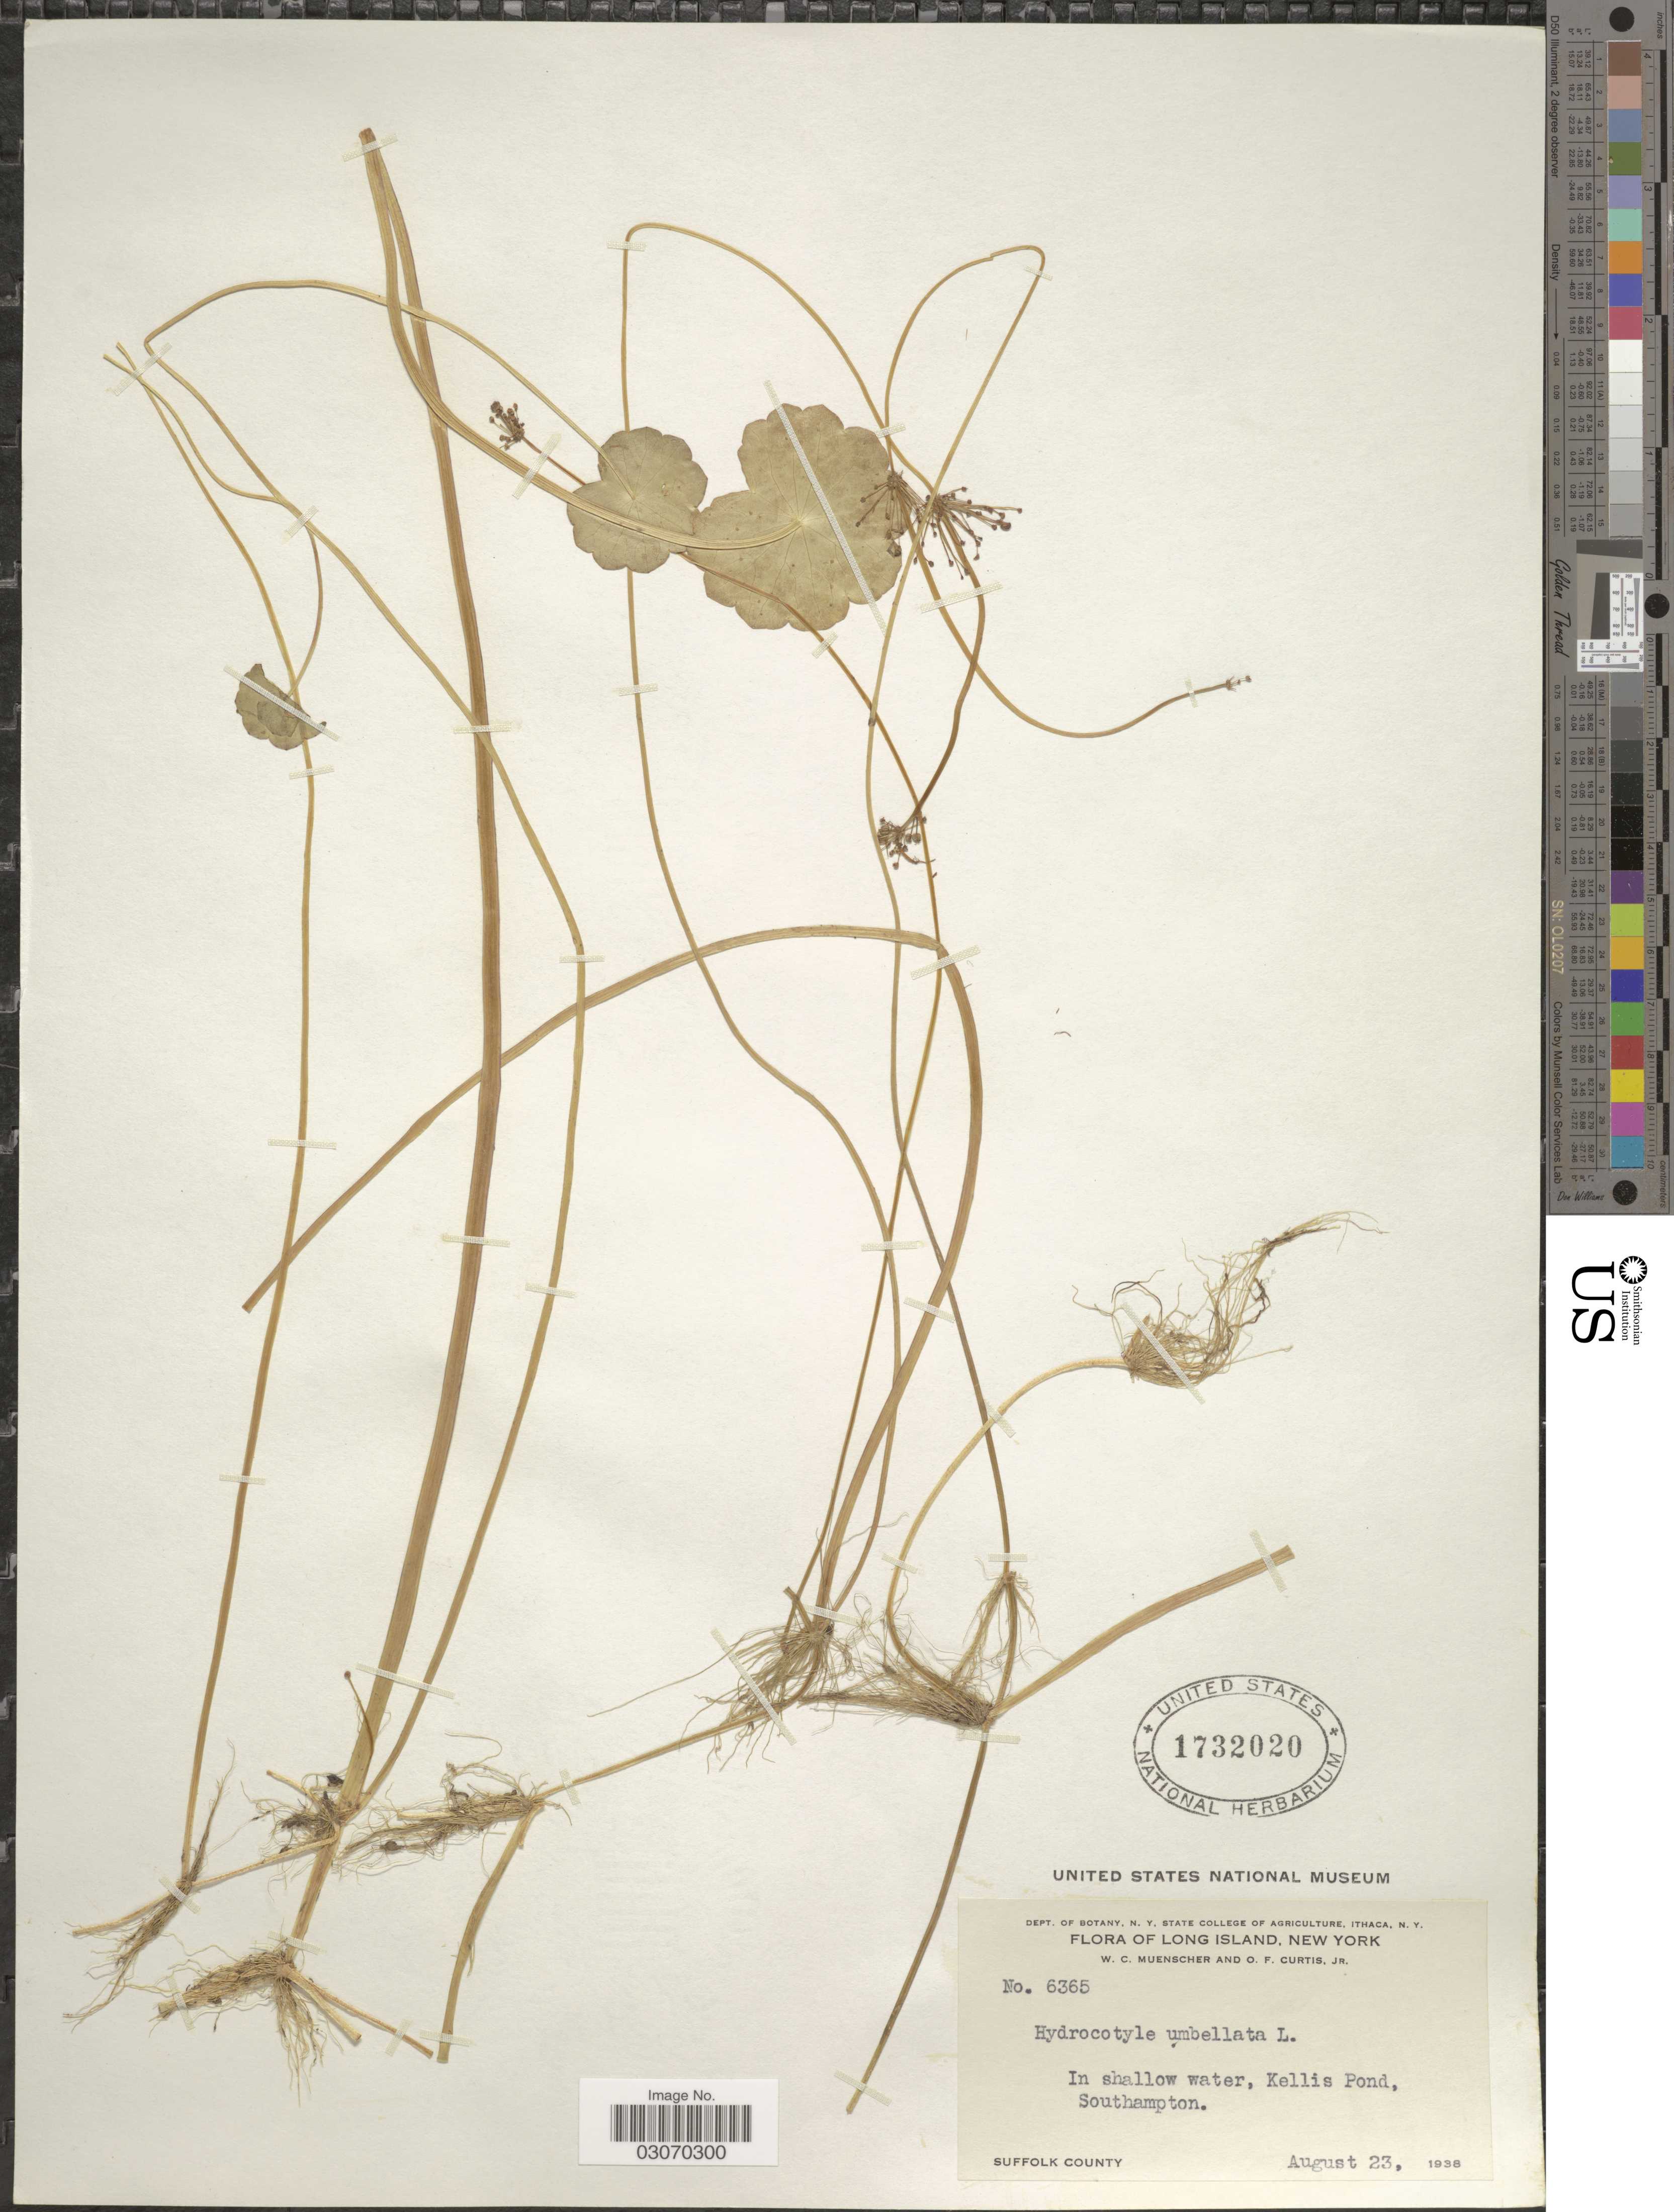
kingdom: Plantae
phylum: Tracheophyta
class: Magnoliopsida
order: Apiales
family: Araliaceae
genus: Hydrocotyle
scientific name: Hydrocotyle umbellata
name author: L.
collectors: W. Muenscher & O. Curtis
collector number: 6365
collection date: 1938-08-23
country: United States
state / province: New York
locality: Long Island. In shallow water, Kellis Pond, Southampton.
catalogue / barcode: US 1732020